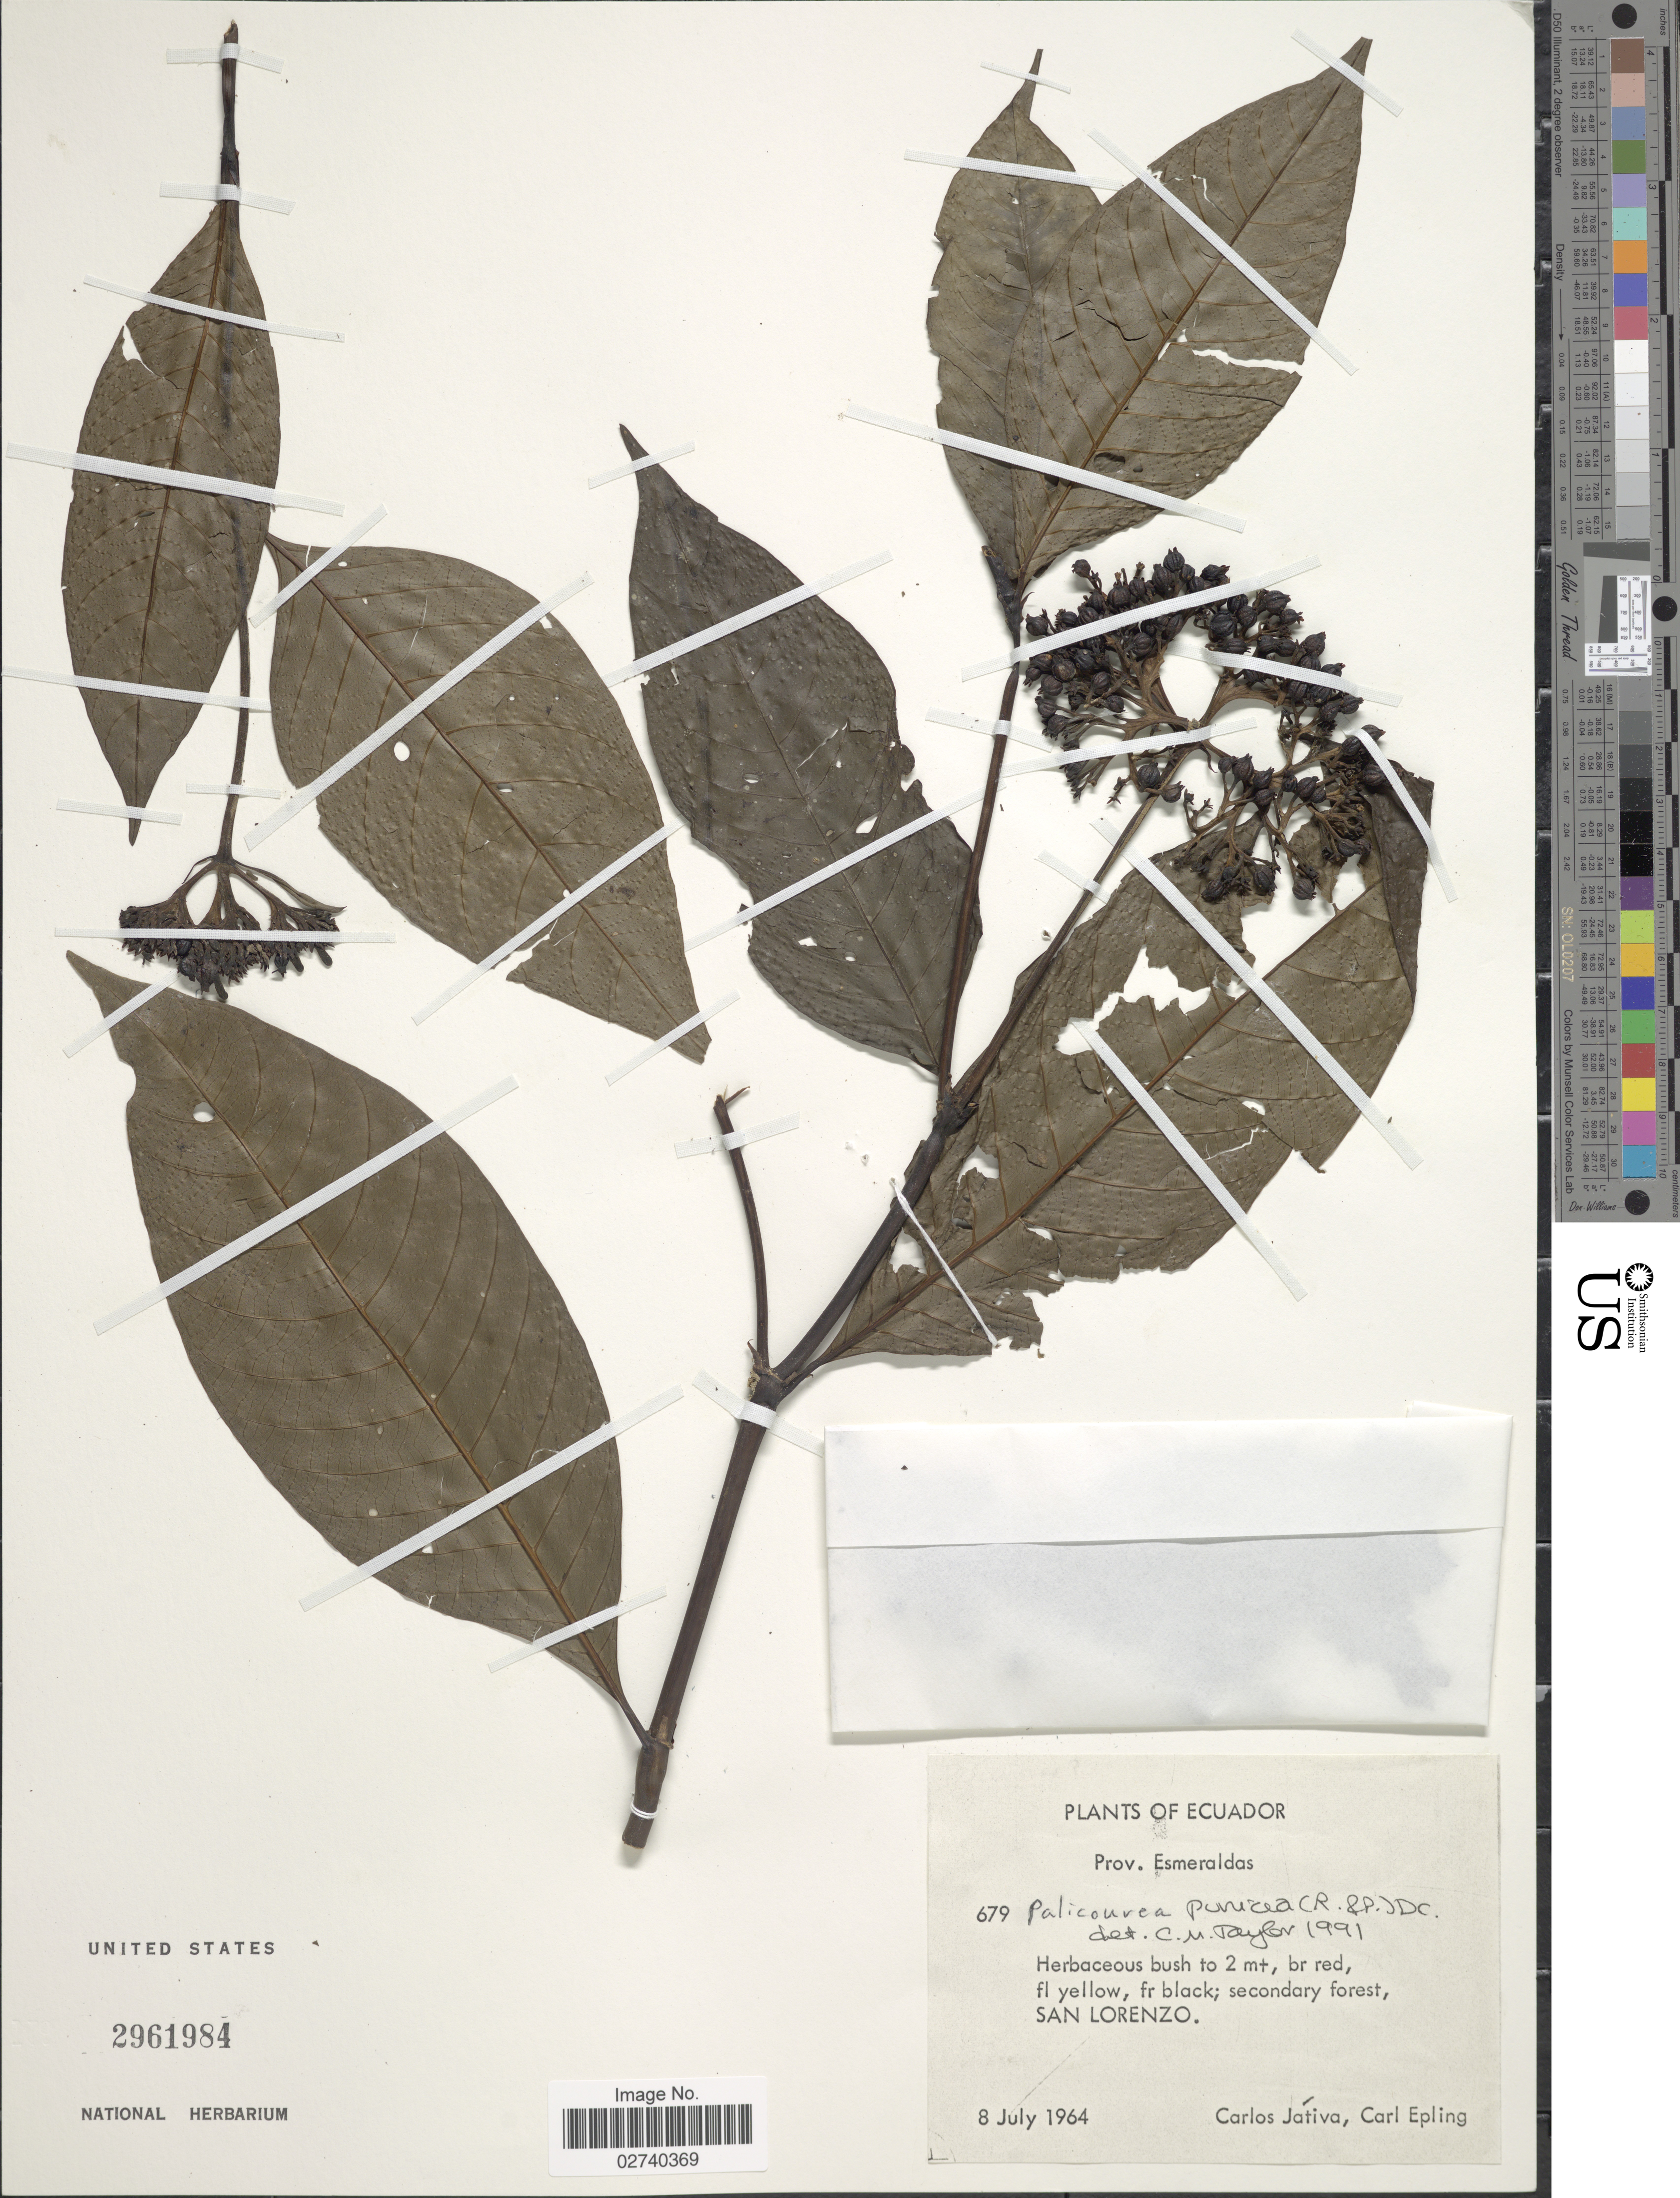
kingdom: Plantae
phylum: Tracheophyta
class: Magnoliopsida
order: Gentianales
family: Rubiaceae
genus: Palicourea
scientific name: Palicourea punicea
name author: (Ruiz & Pav.) DC.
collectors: C. D. Játiva & C. C. Epling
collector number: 679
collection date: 1964-07-08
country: Ecuador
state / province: Esmeraldas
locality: San Lorenzo.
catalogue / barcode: US 2961984